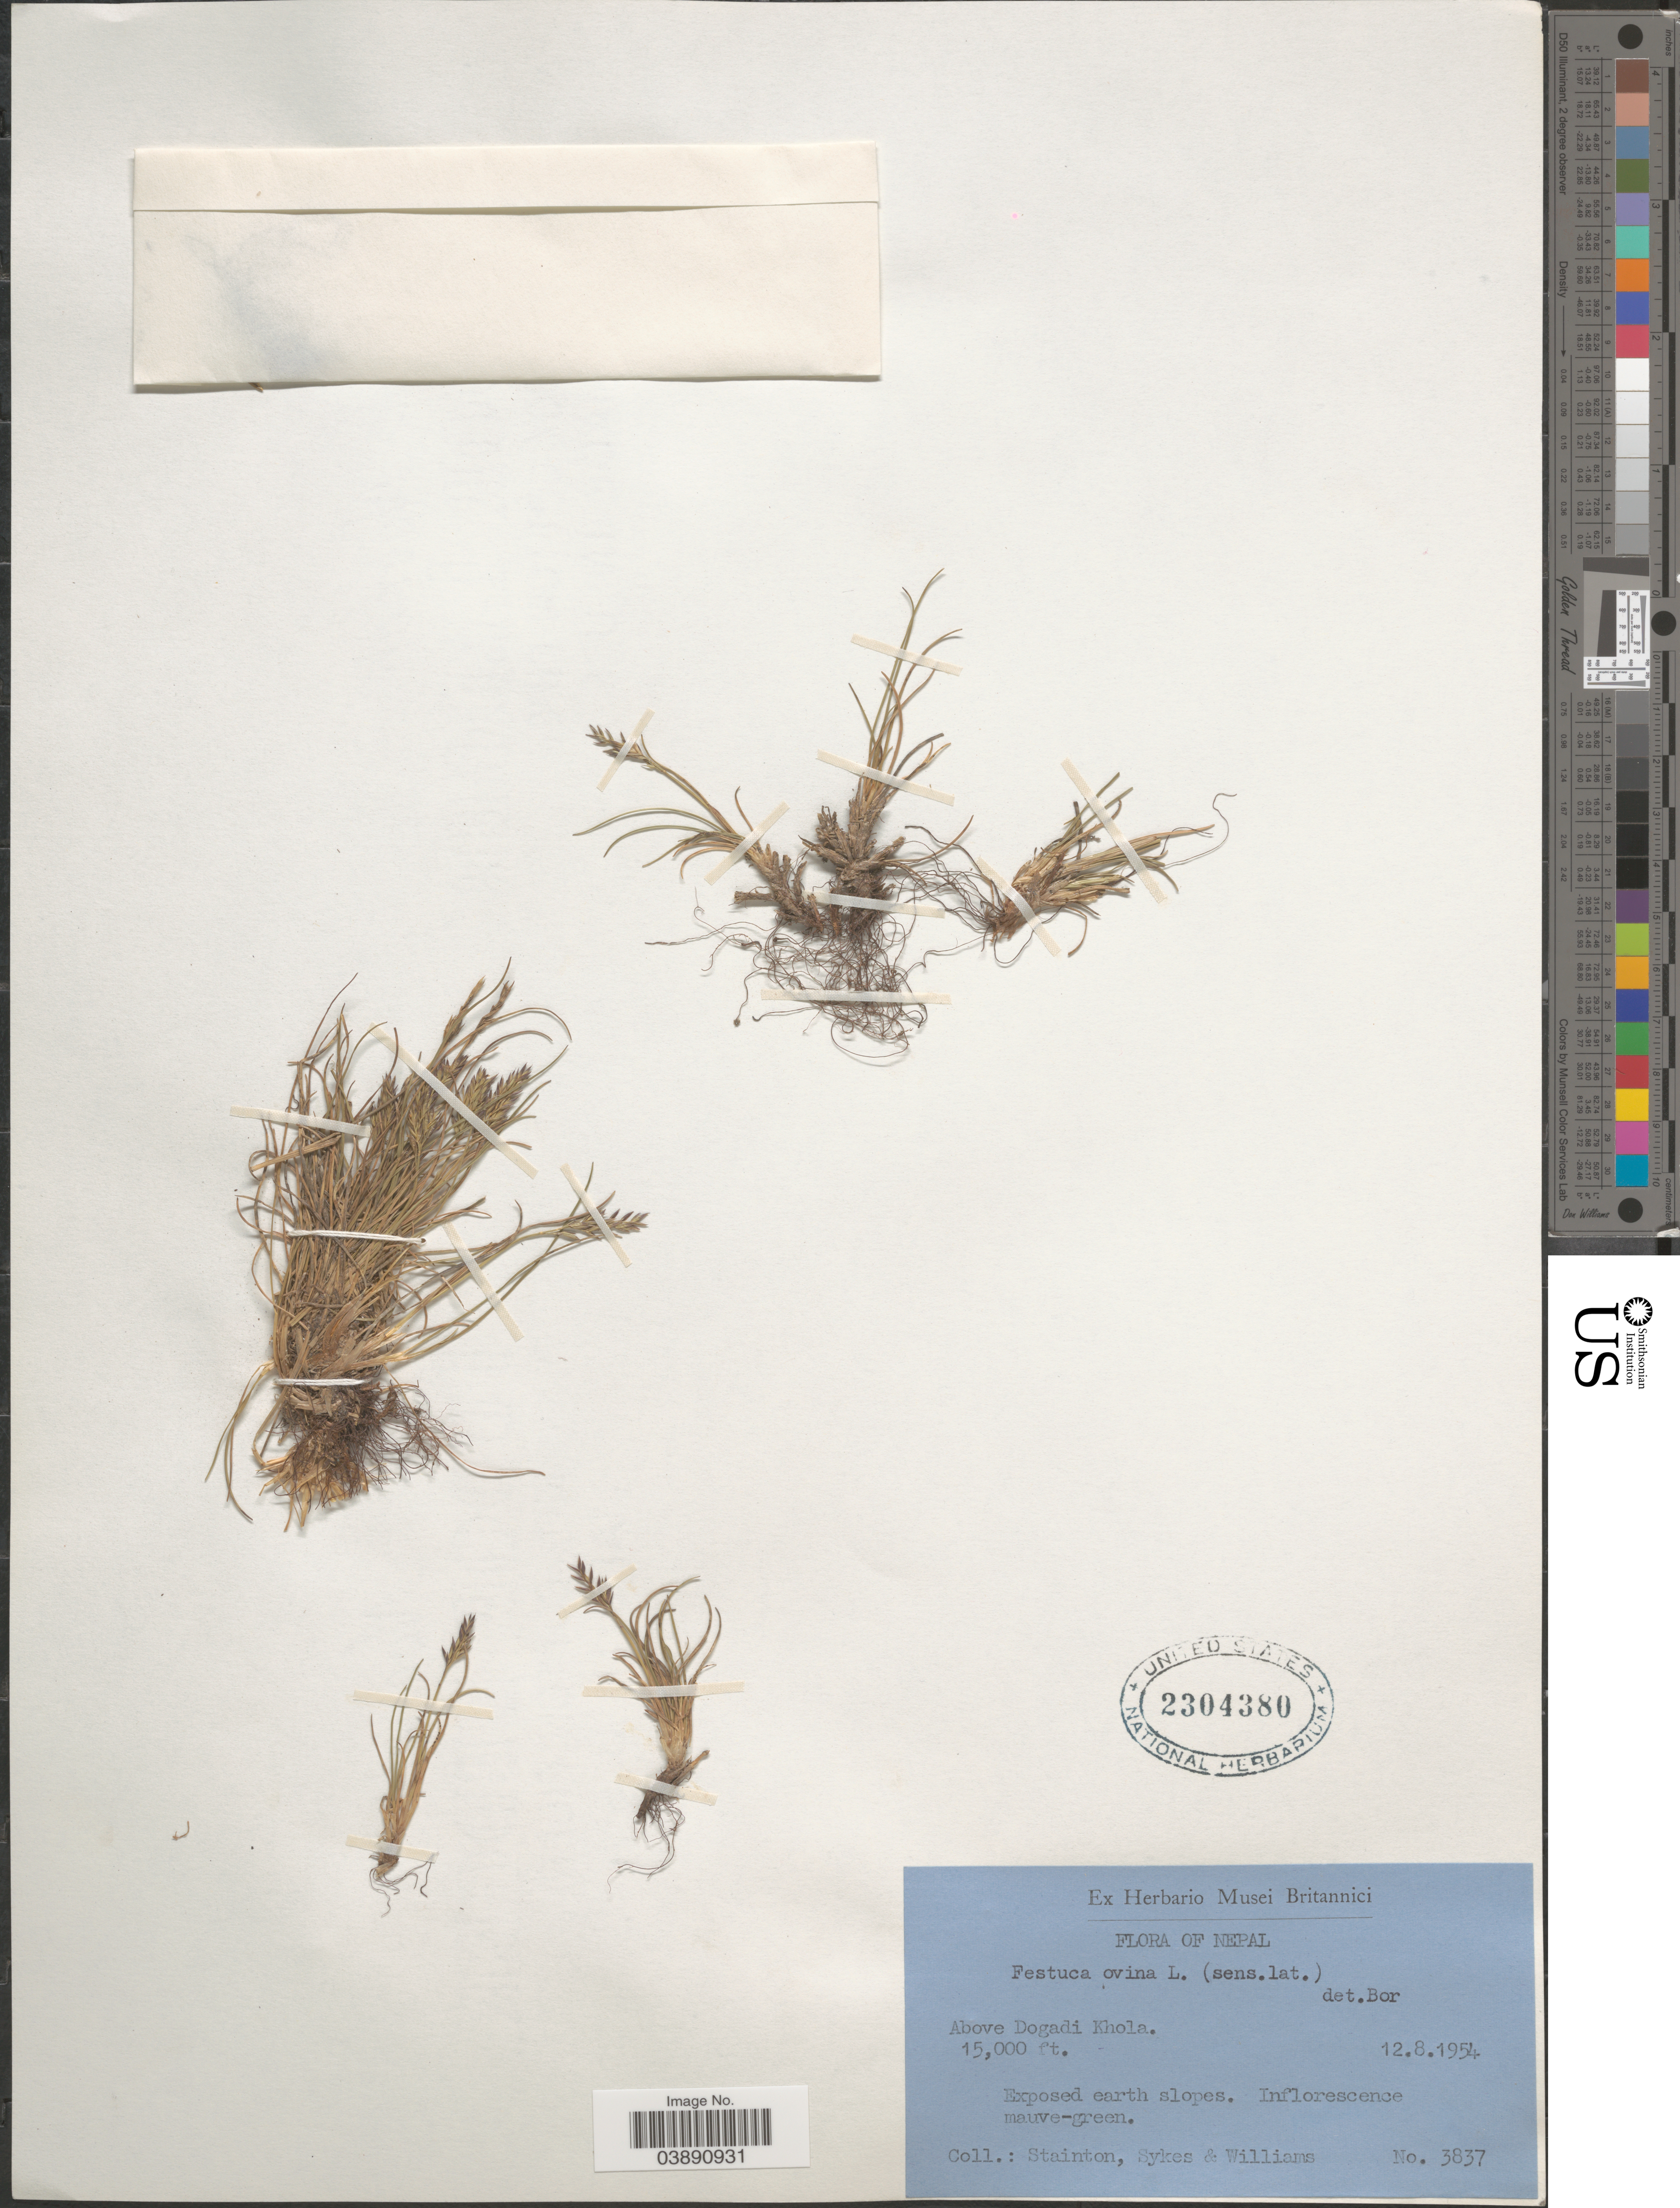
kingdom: Plantae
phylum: Tracheophyta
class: Liliopsida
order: Poales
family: Poaceae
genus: Festuca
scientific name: Festuca ovina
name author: L.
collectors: -. Stainton, Sykes, -- & -- Williams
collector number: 3837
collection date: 1954-08-12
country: Nepal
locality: Above Dogadi Khola. Exposed earth slopes.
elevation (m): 4572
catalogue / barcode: US 2304380